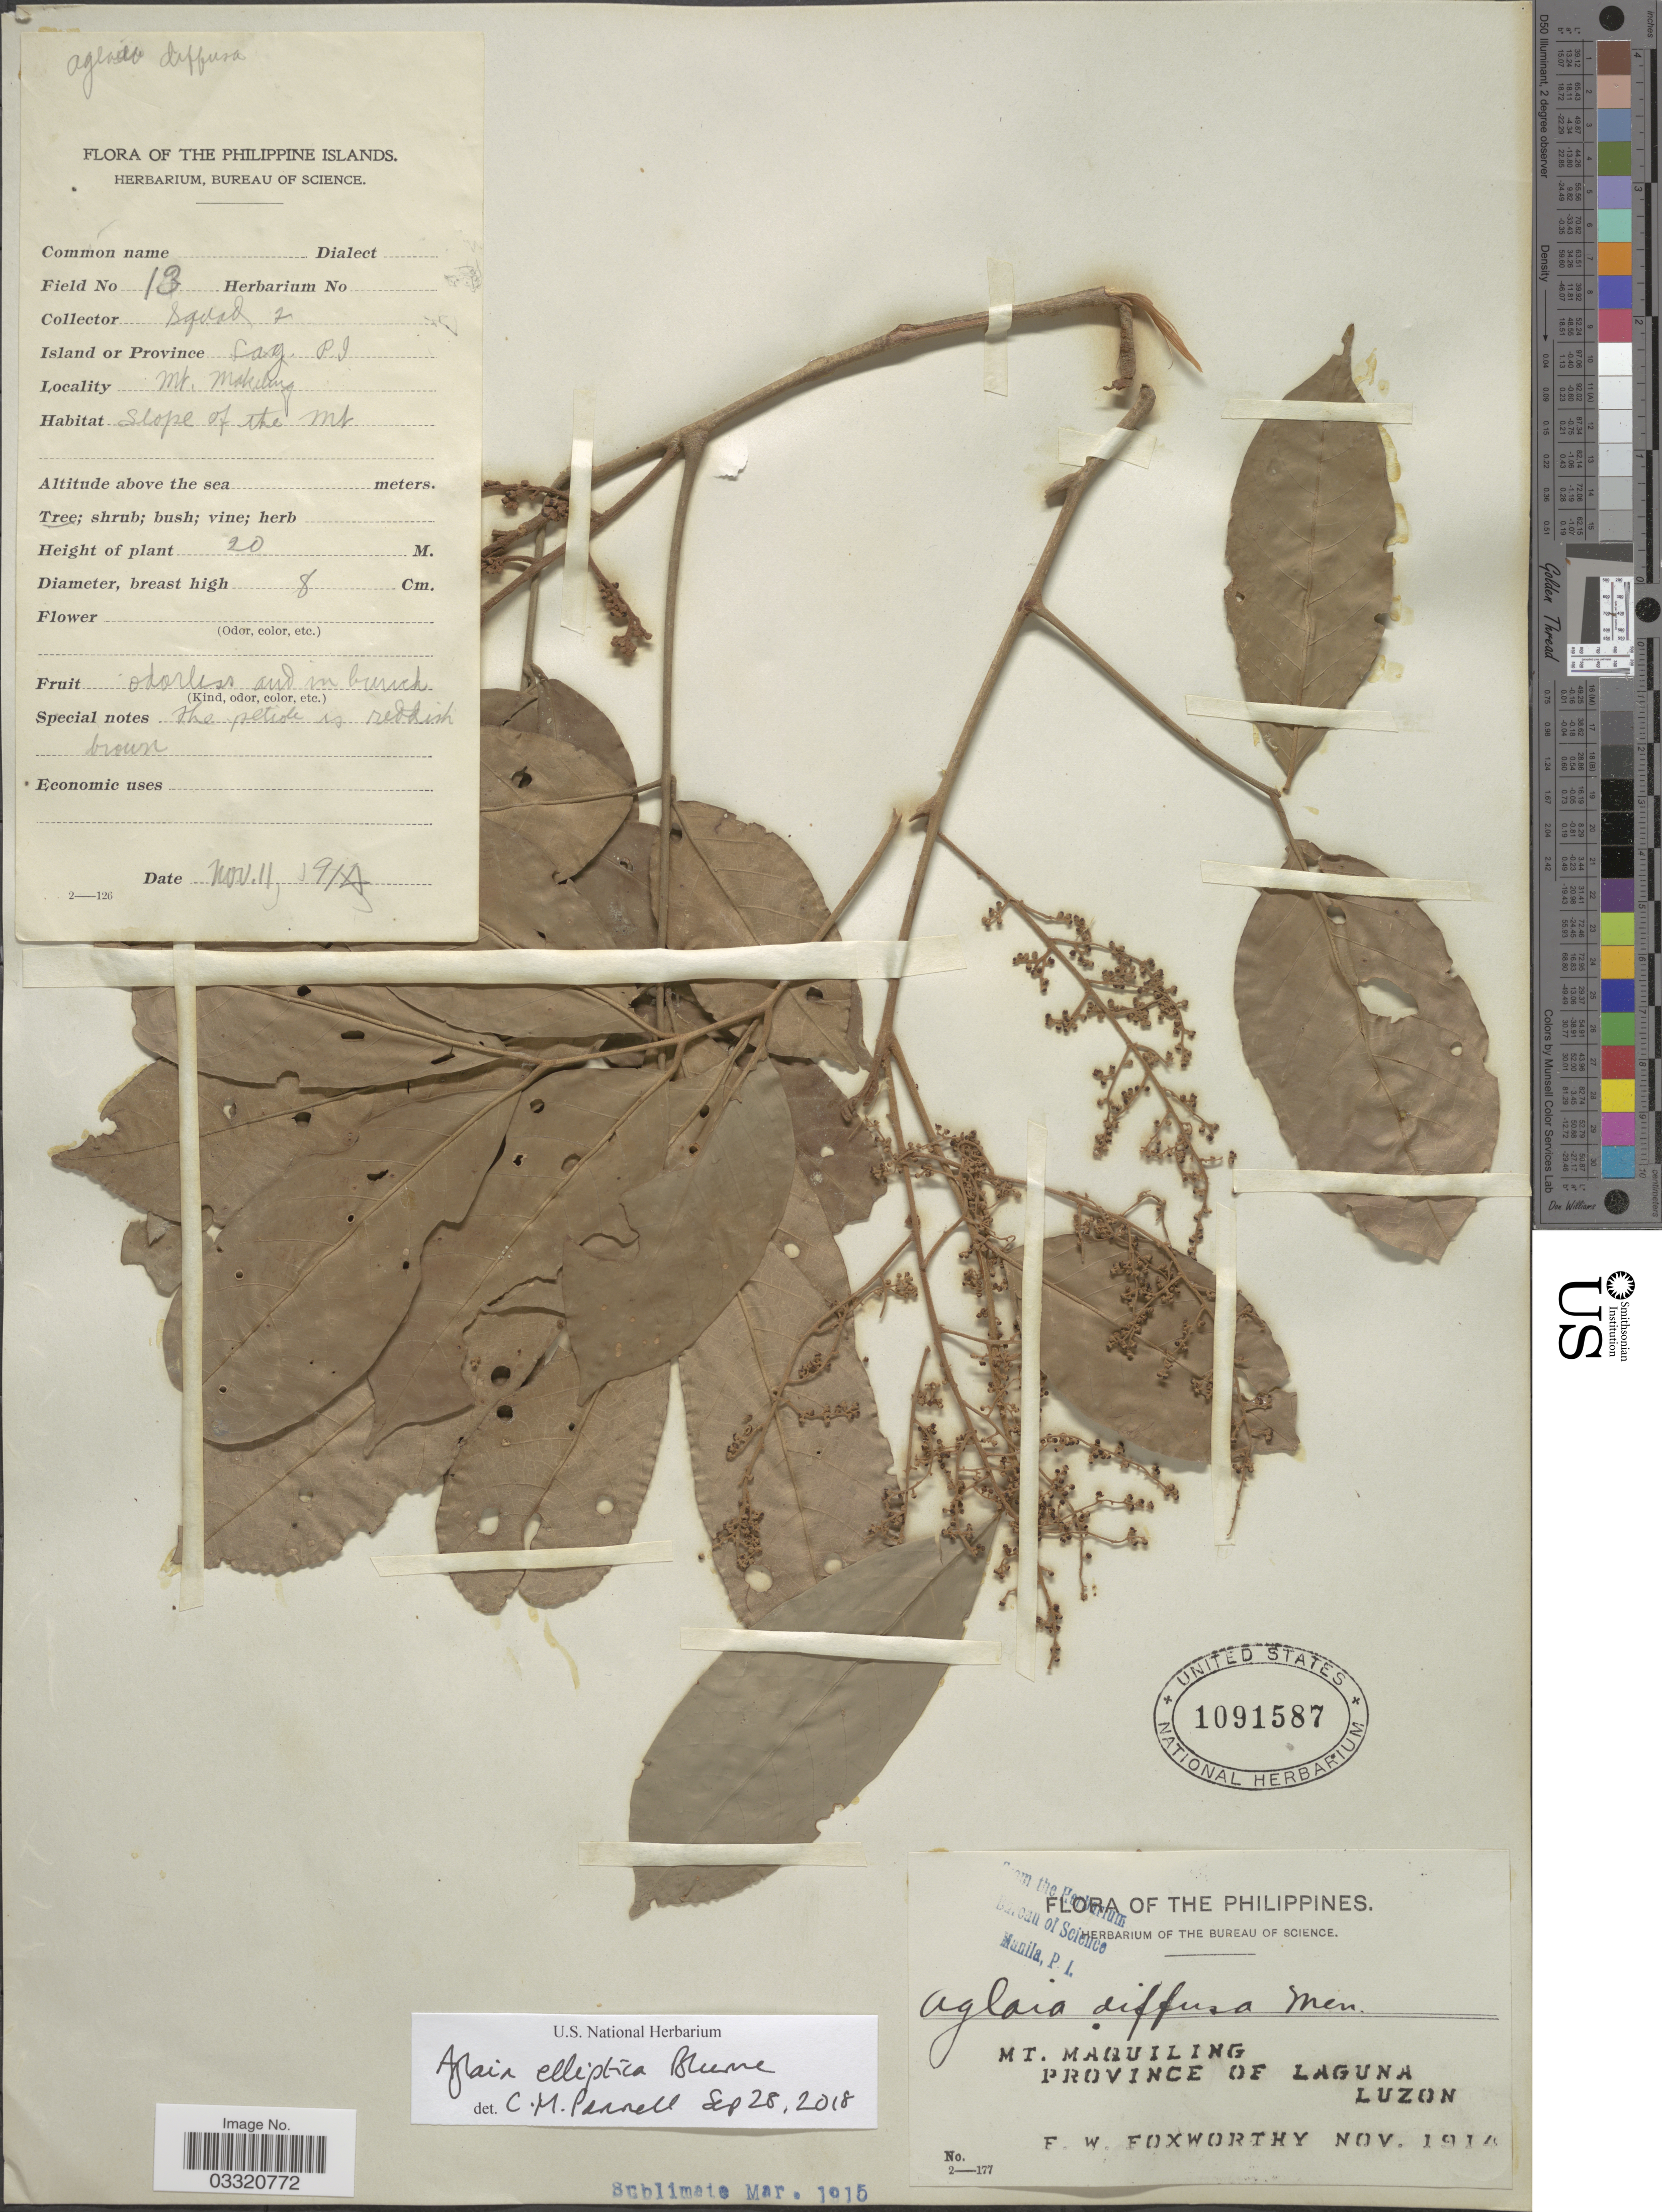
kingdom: Plantae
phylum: Tracheophyta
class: Magnoliopsida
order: Sapindales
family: Meliaceae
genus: Aglaia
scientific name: Aglaia elliptica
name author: Blume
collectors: F. W. Foxworthy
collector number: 13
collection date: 1914-11-19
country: Philippines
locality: Mt. Maquiling. Province of Laguna, Luzon. Mt. Makiling.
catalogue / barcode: US 1091587